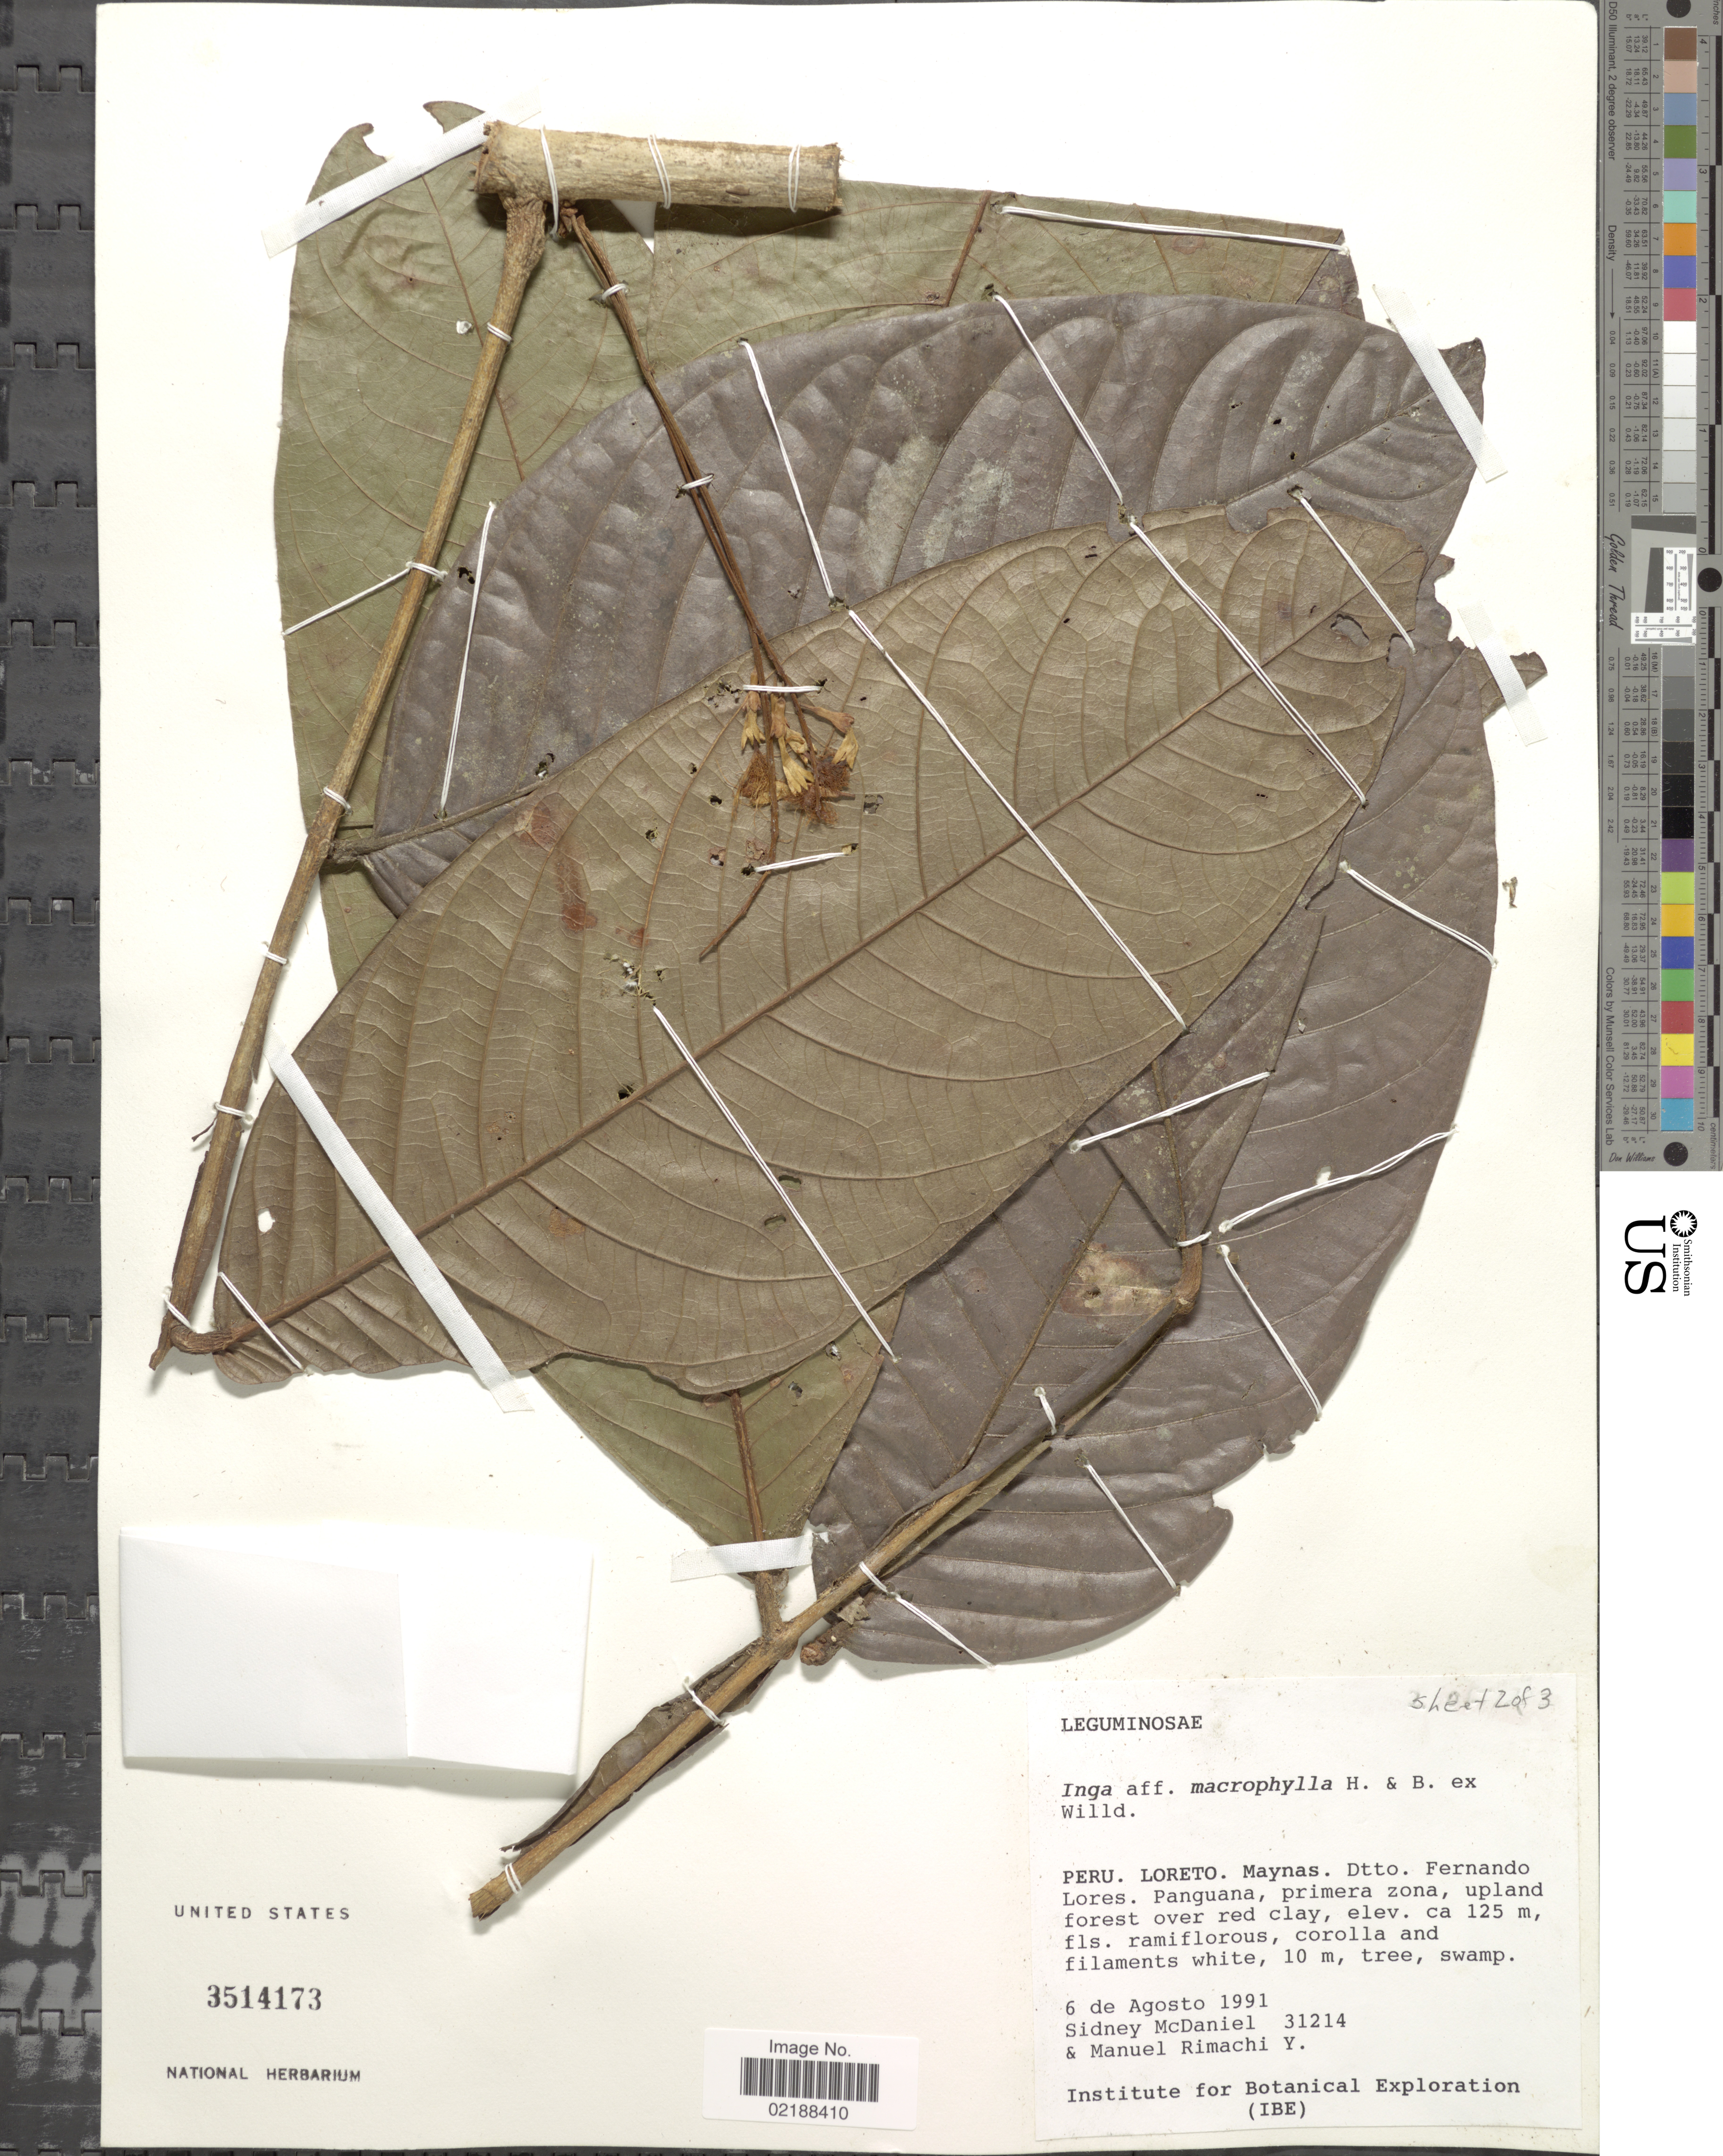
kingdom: Plantae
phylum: Tracheophyta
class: Magnoliopsida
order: Fabales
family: Fabaceae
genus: Inga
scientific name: Inga macrophylla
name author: Humb. & Bonpl. ex Willd.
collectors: S. McDaniel & M. Rimachi Y.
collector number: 31214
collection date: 1991-08-06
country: Peru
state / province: Loreto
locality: Maynas. Dtto. Fernando Lores. Panguana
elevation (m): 125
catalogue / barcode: US 3514173